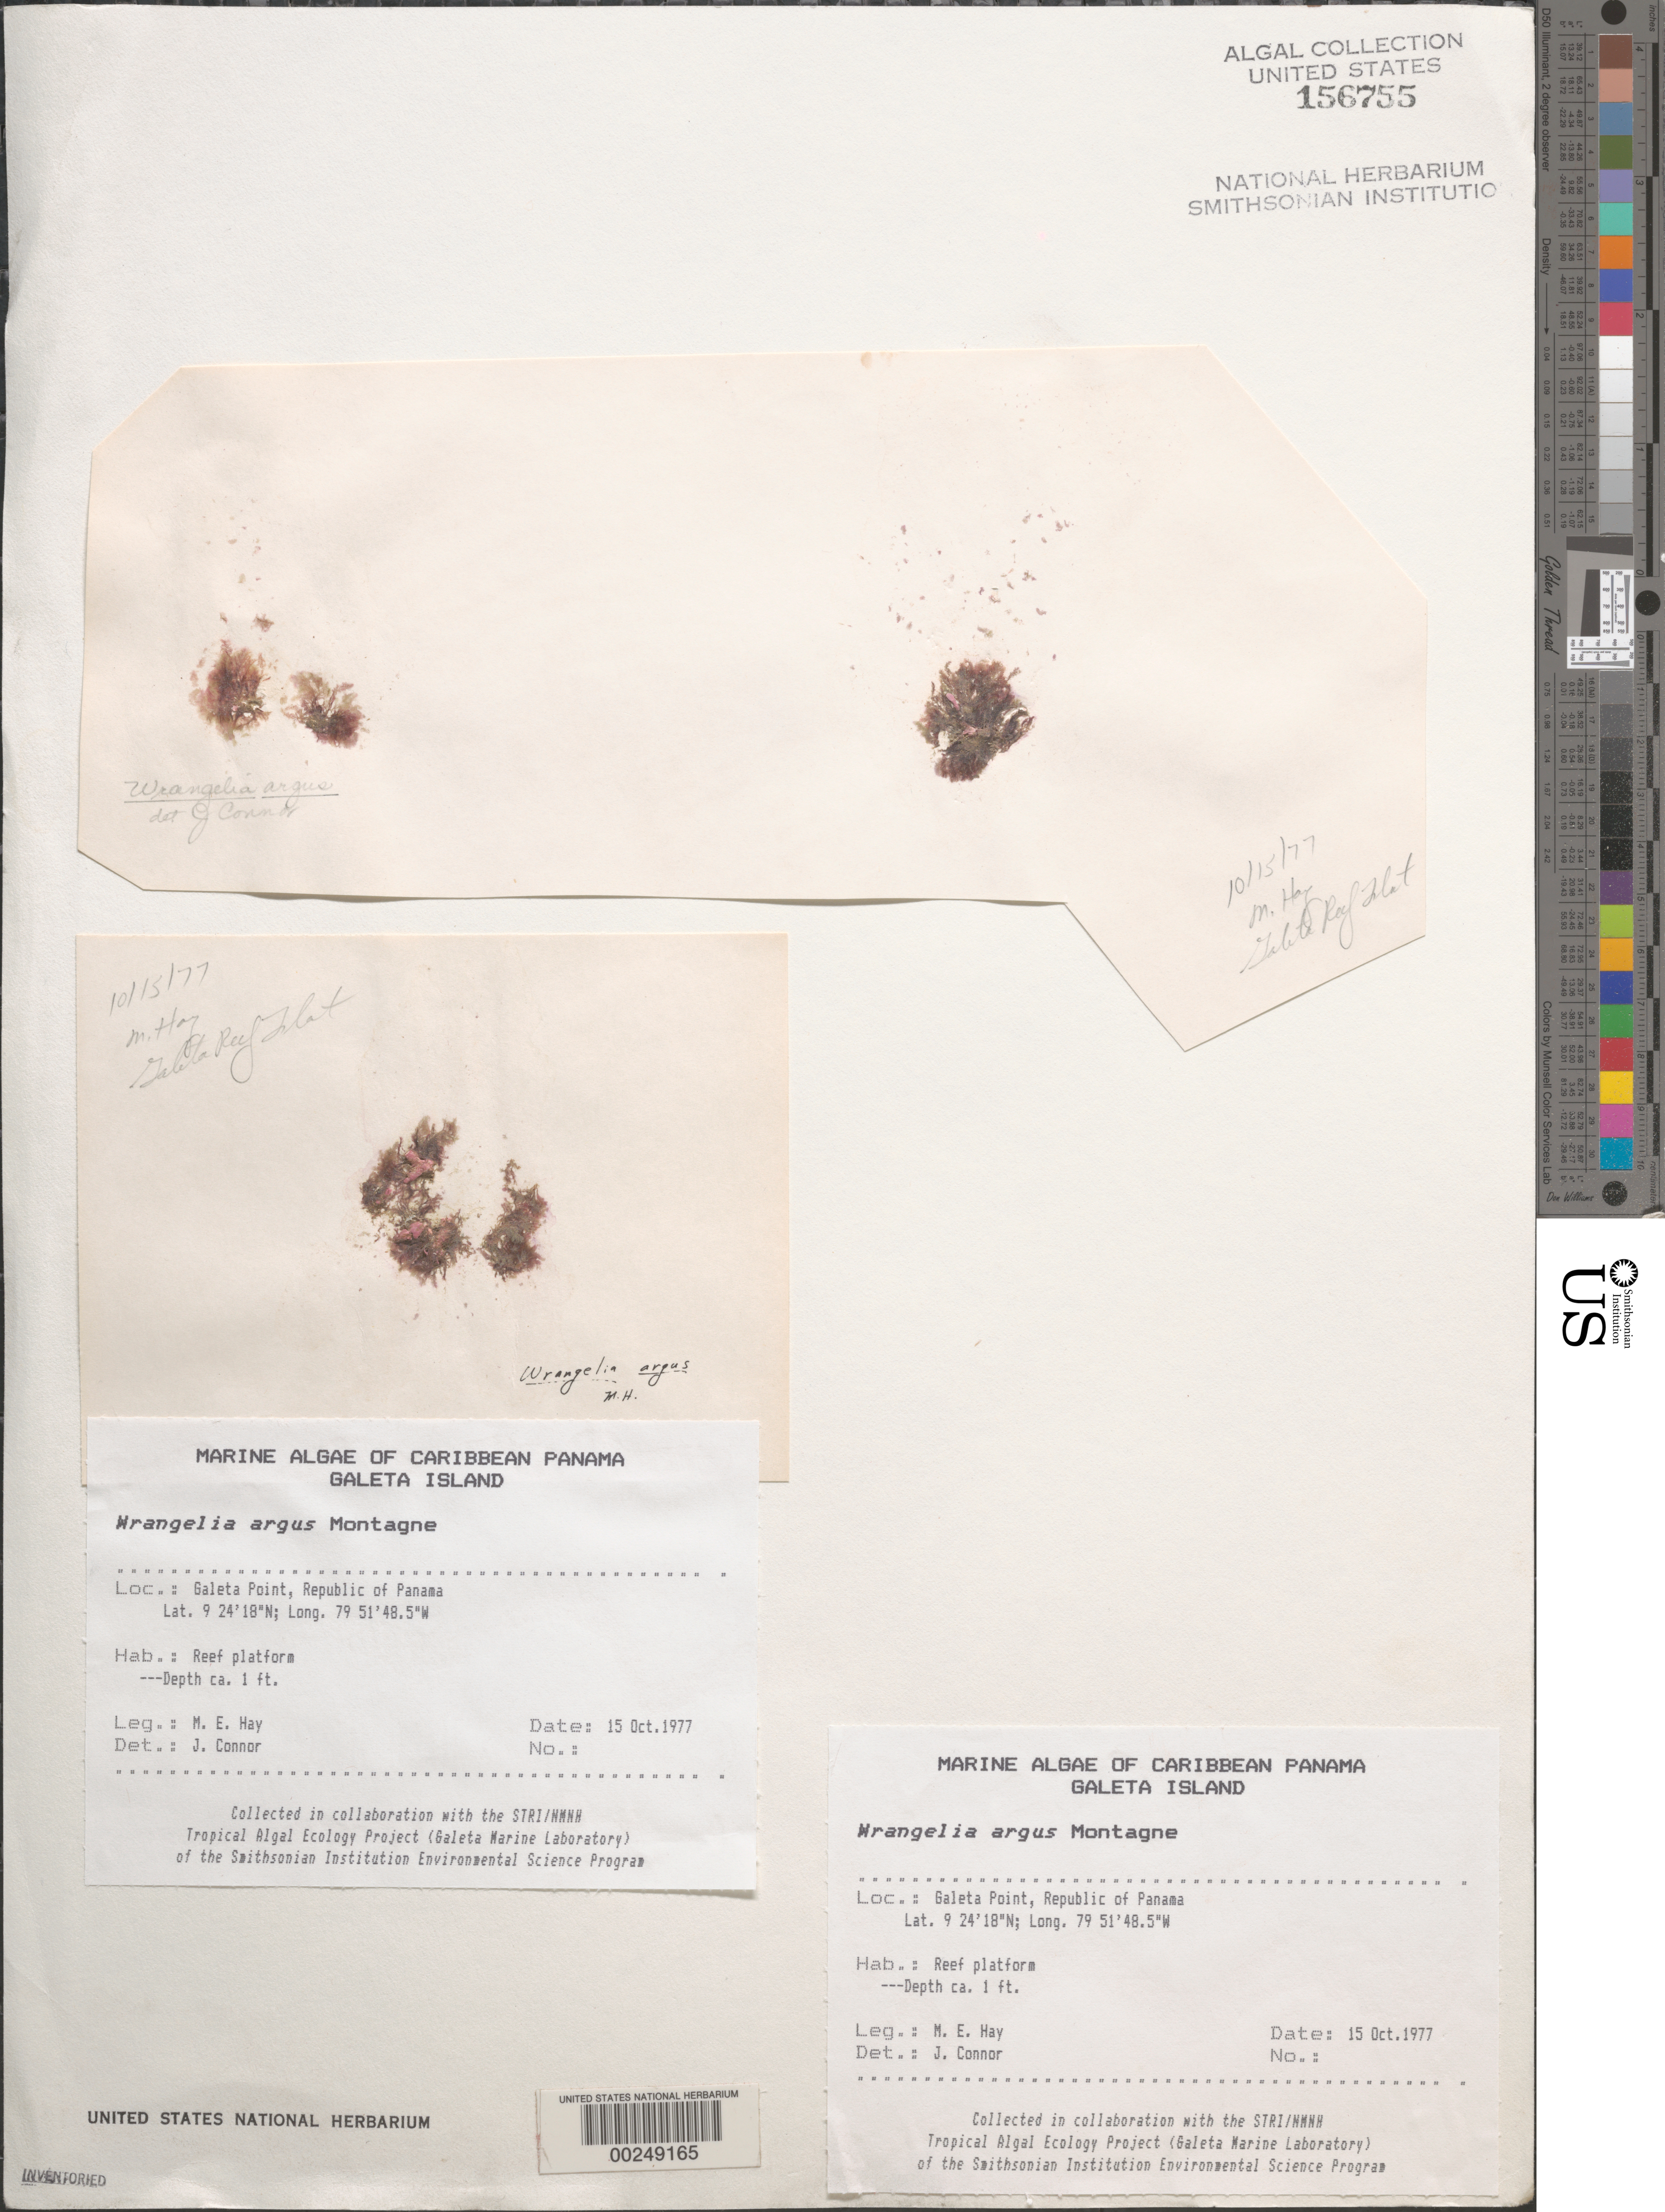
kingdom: Plantae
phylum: Rhodophyta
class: Florideophyceae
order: Ceramiales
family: Wrangeliaceae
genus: Wrangelia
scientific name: Wrangelia argus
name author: (Mont.) Mont.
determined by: Connor, J.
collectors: M. E. Hay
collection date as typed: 15 Oct 1977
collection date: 1977-10-15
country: Panama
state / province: Colón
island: Galeta Island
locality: Galeta Point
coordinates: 9 24' 18" N, 79 51' 48.5" W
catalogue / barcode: US 156755